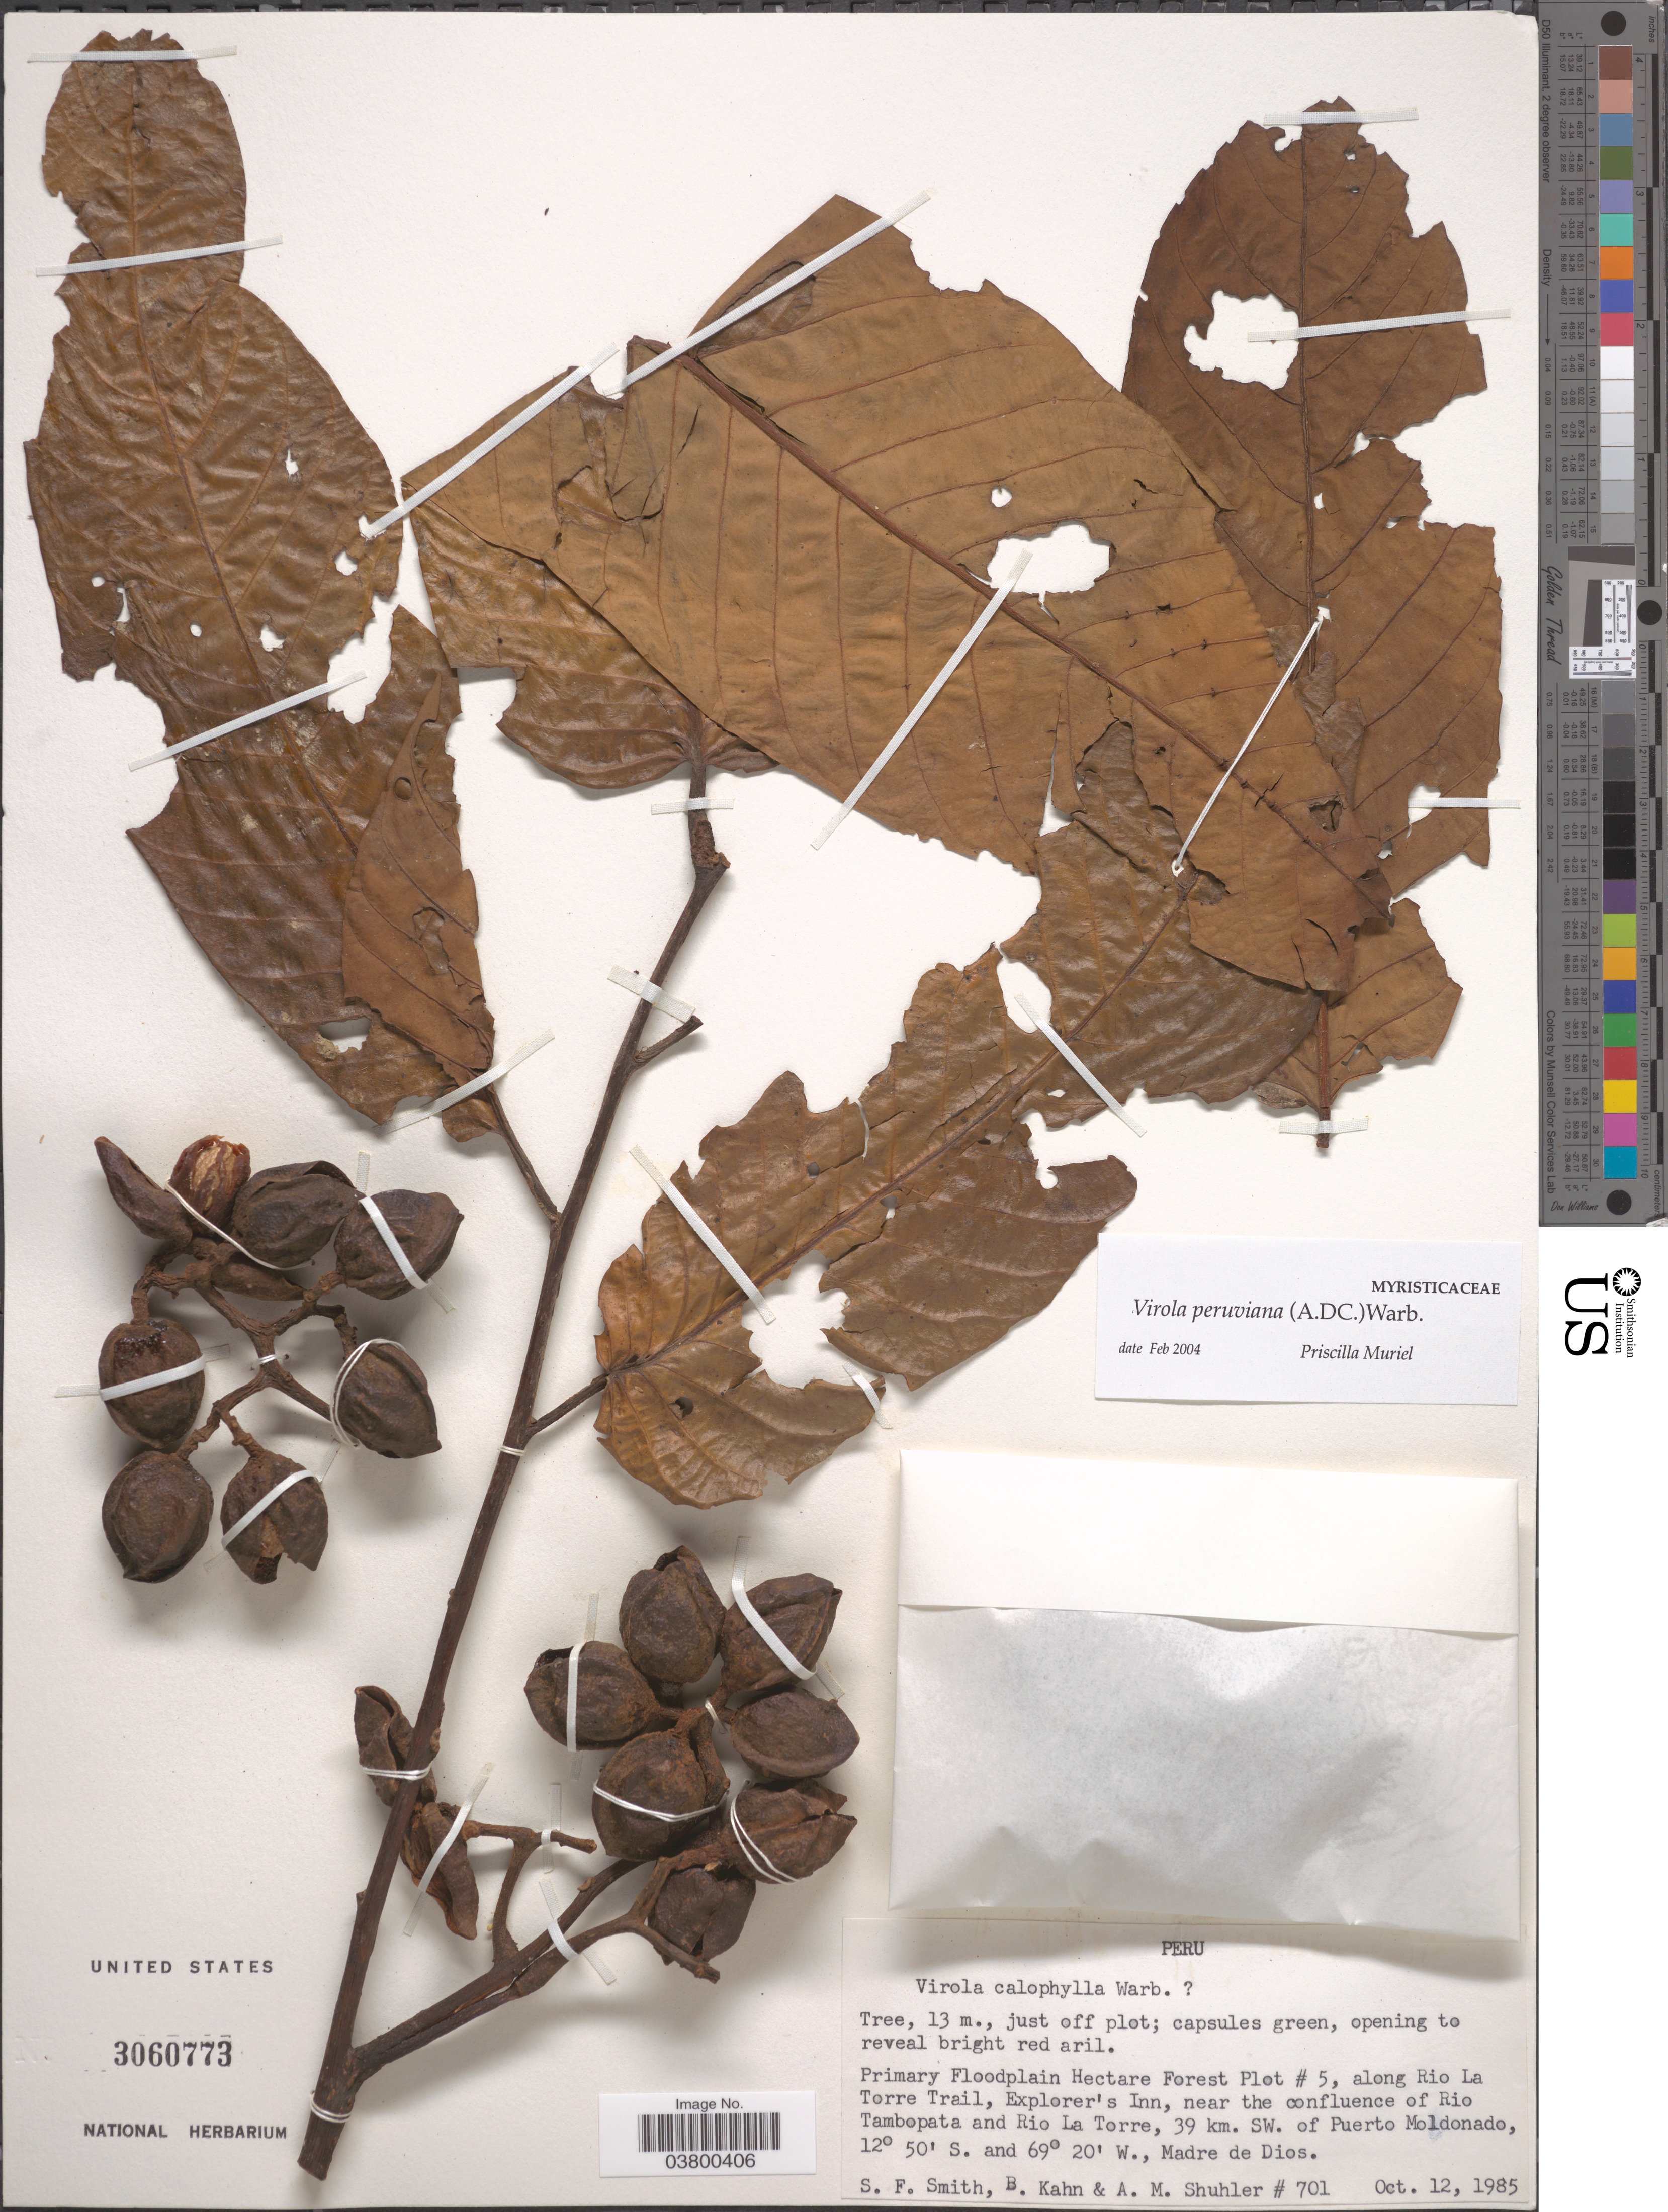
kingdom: Plantae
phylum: Tracheophyta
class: Magnoliopsida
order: Magnoliales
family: Myristicaceae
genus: Virola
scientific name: Virola peruviana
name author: (A. DC.) Warb.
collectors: S.F. Smith, B. Kahn & A. Shuhler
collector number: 701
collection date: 1985-10-12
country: Peru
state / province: Madre de Dios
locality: Primary Floodplain Hectare Forest Plot #5, along Rio La Torre Trail, Explorer's Inn, near the confluence of Rio Tambopata and Rio La Torre, 39 km. SW. of Puerto Moldonado.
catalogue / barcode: US 3060773